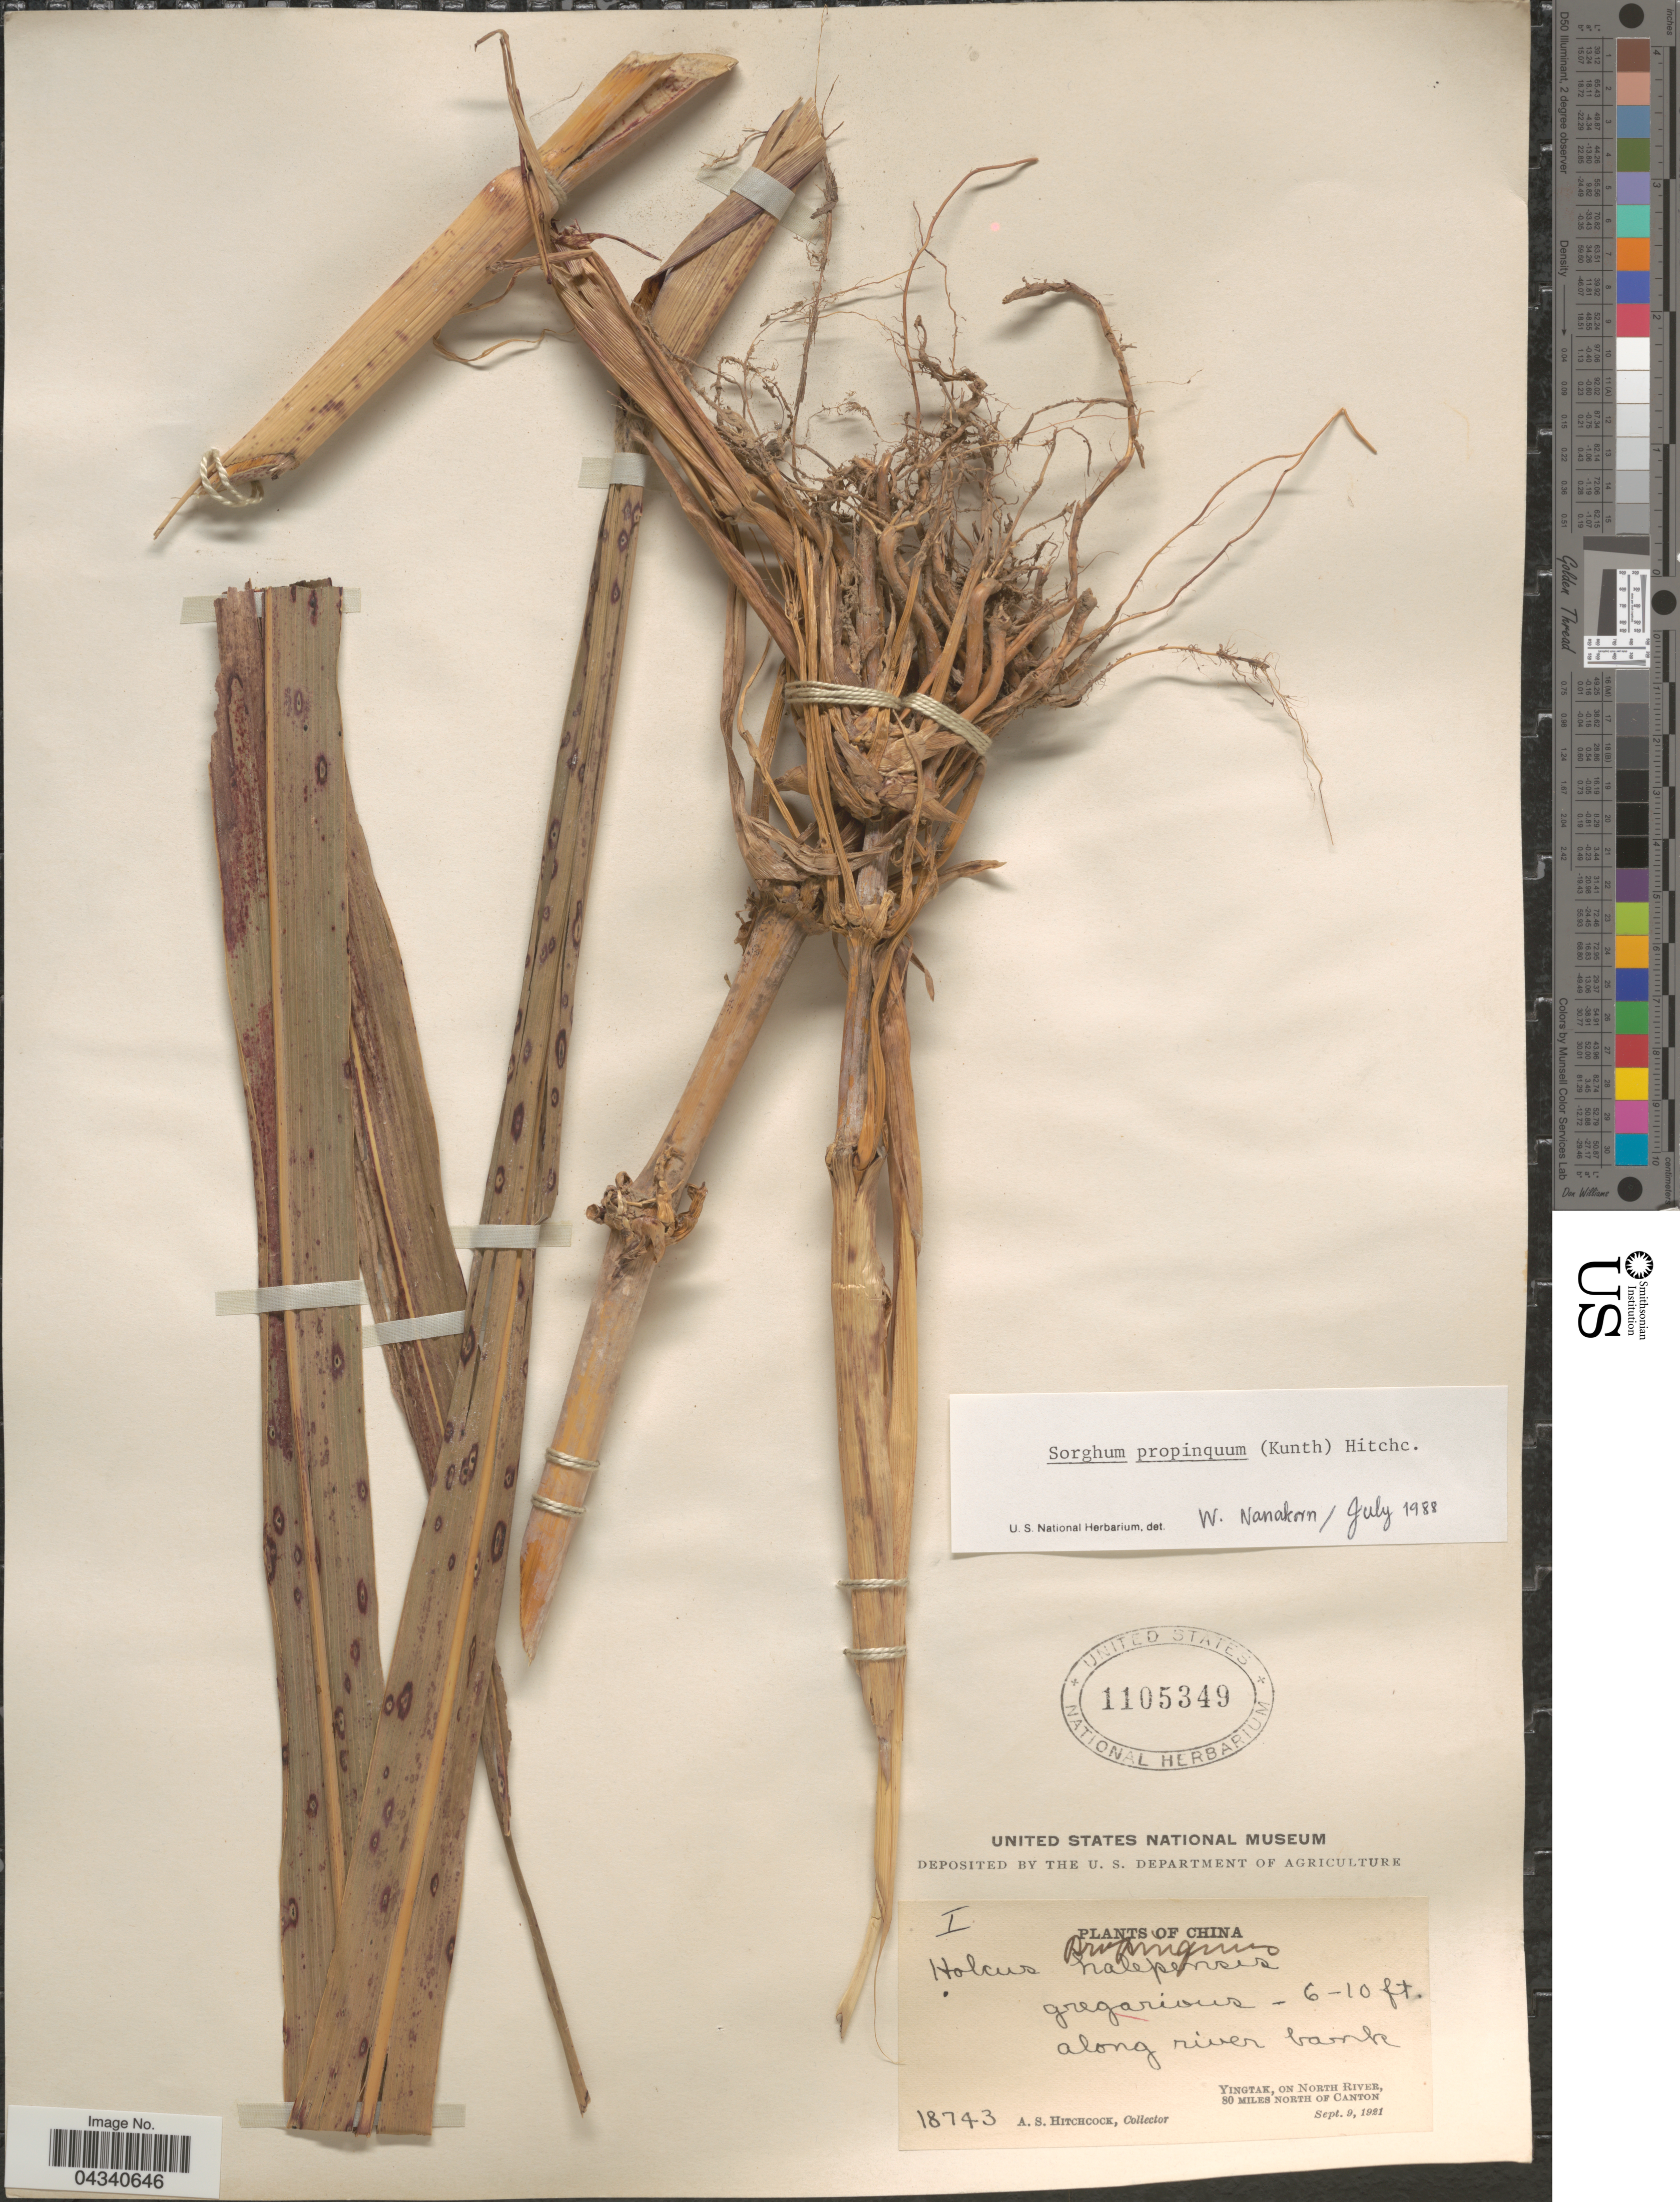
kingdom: Plantae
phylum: Tracheophyta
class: Liliopsida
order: Poales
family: Poaceae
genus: Sorghum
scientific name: Sorghum propinquum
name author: (Kunth) Hitchc.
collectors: A. S. Hitchcock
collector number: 18743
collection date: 1921-09-09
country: China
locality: Yingtak, on North River, 80 miles north of Canton.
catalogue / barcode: US 1105349